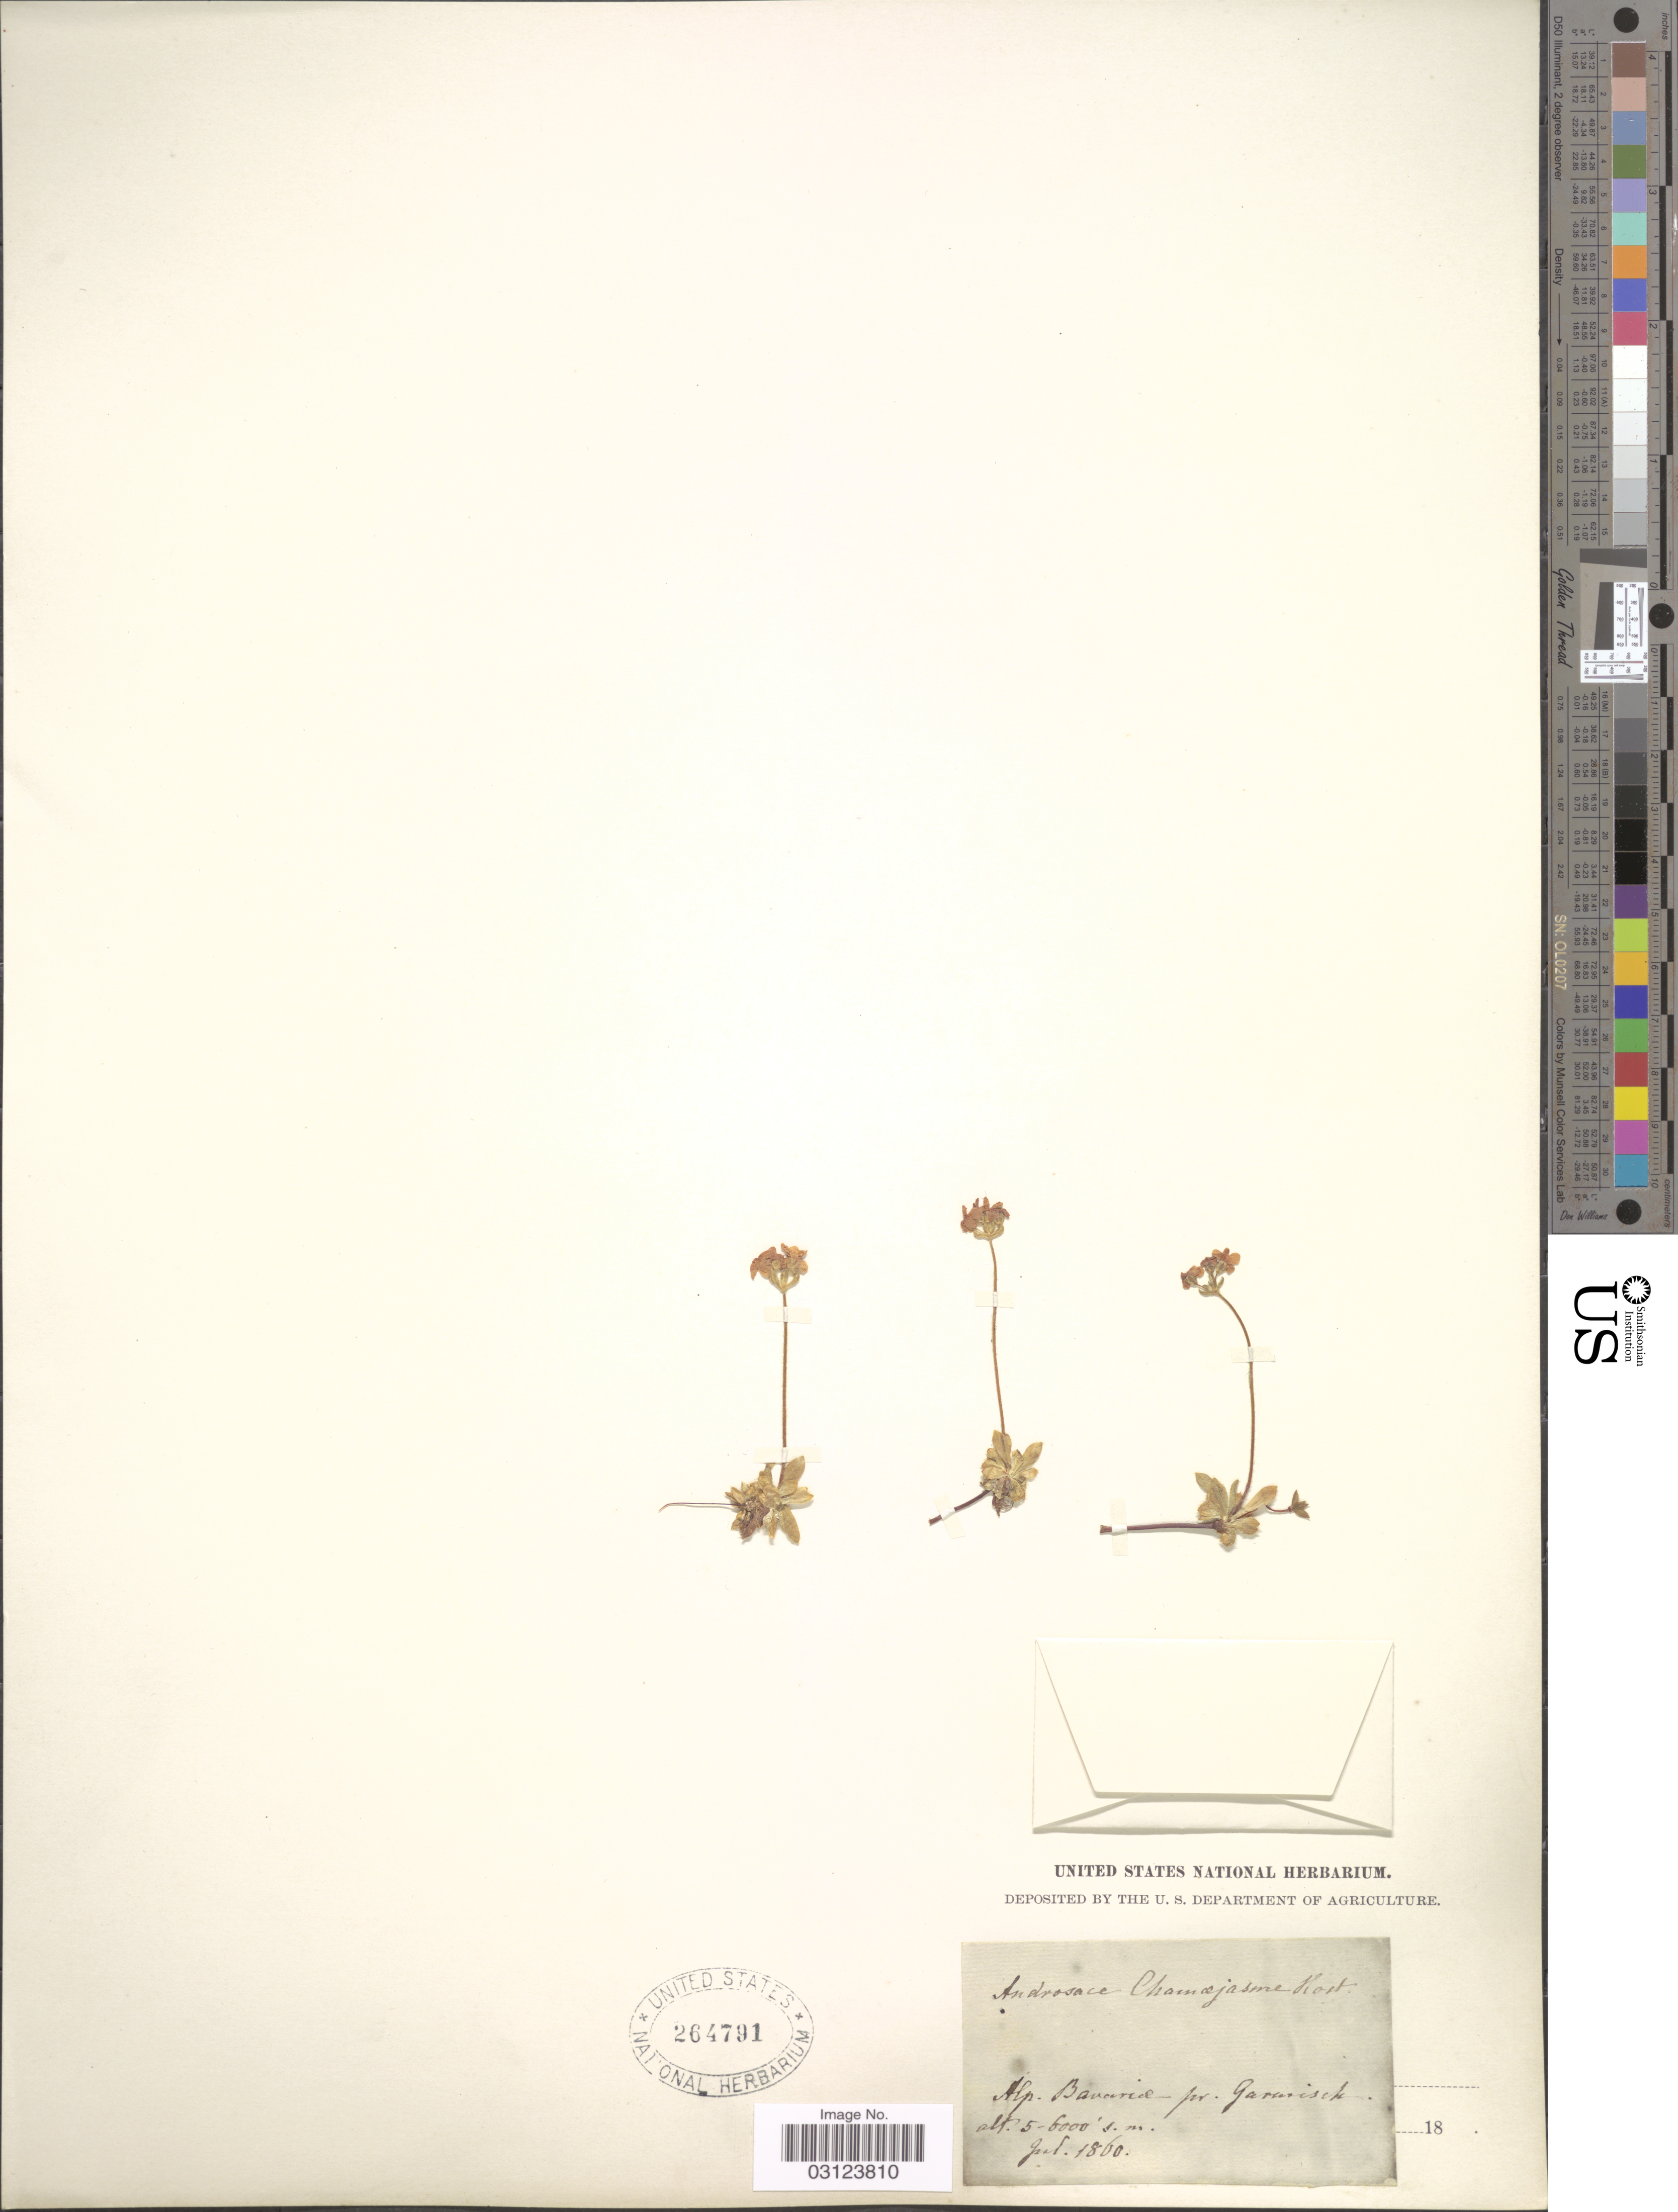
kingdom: Plantae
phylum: Tracheophyta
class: Magnoliopsida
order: Ericales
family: Primulaceae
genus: Androsace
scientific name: Androsace chamaejasme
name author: Wulfen ex Host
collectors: ex herb. United States National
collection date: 1860-07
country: Germany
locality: Alp. Bavaria - pr. Garmisch.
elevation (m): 5000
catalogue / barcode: US 264791